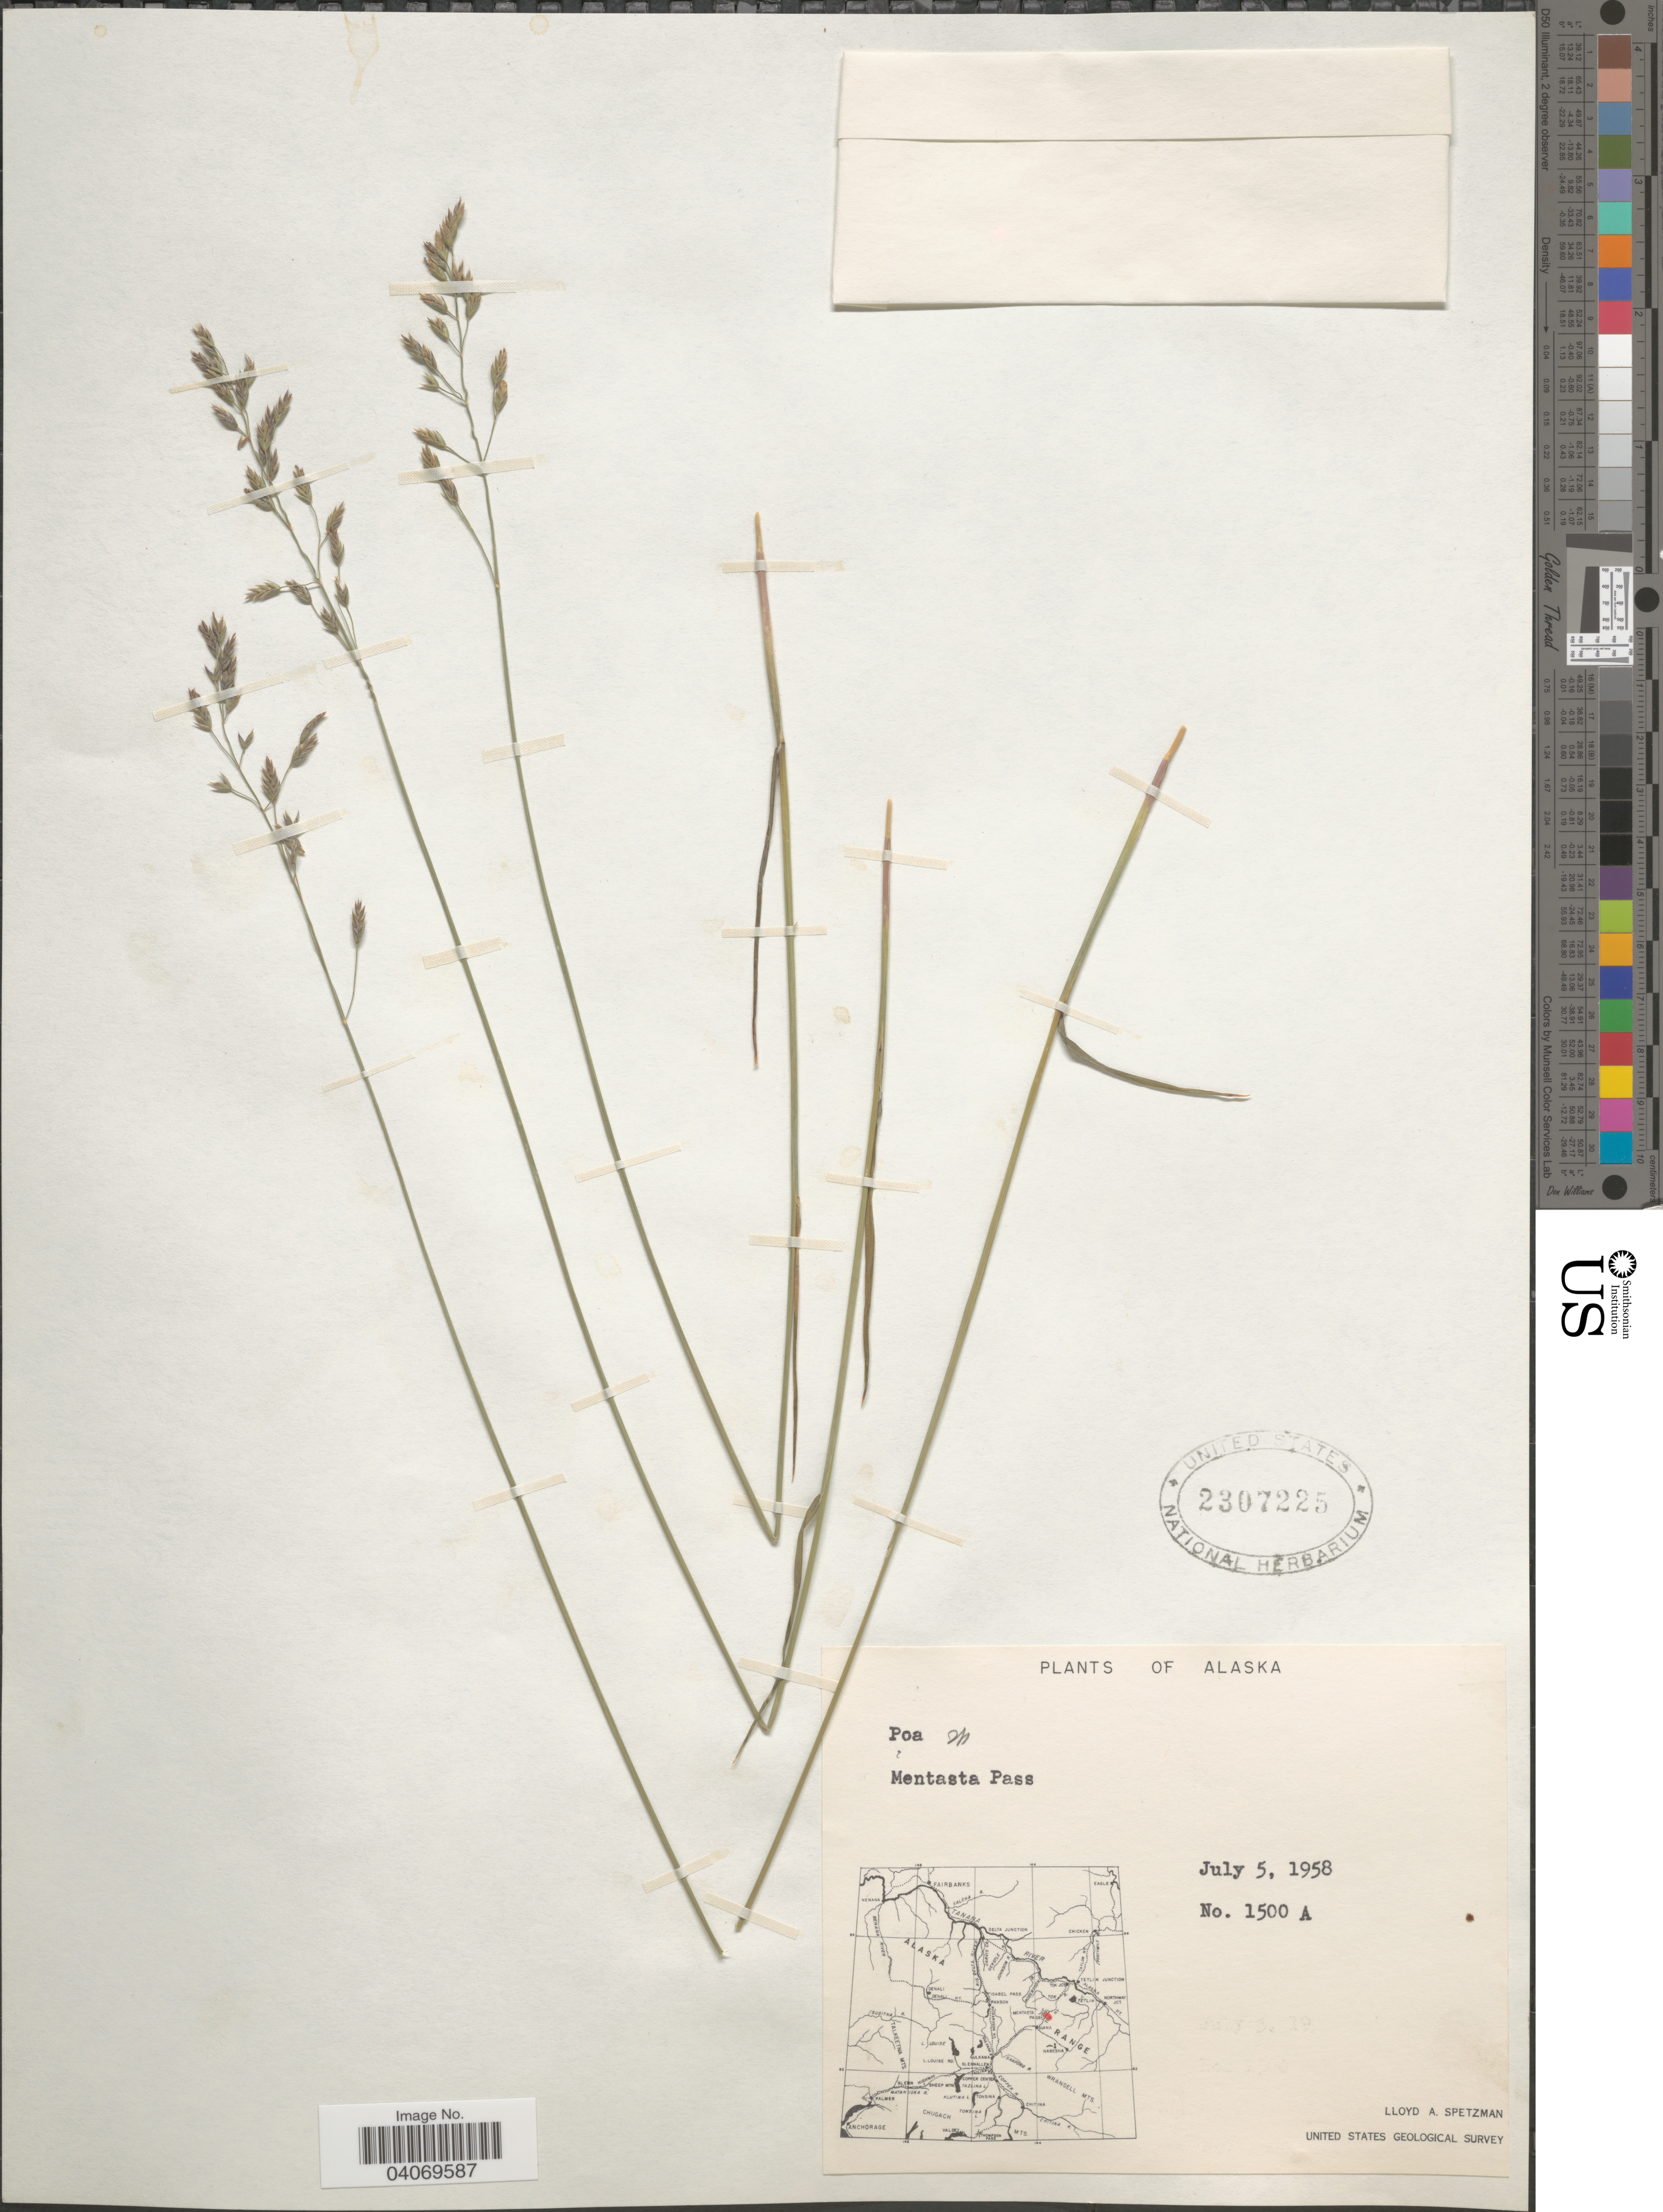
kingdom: Plantae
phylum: Tracheophyta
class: Liliopsida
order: Poales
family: Poaceae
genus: Poa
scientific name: Poa sp.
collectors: L. Spetzman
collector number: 1500A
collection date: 1958-07-05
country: United States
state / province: Alaska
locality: Mentasta Pass. United States Geological Survey.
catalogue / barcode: US 2307225